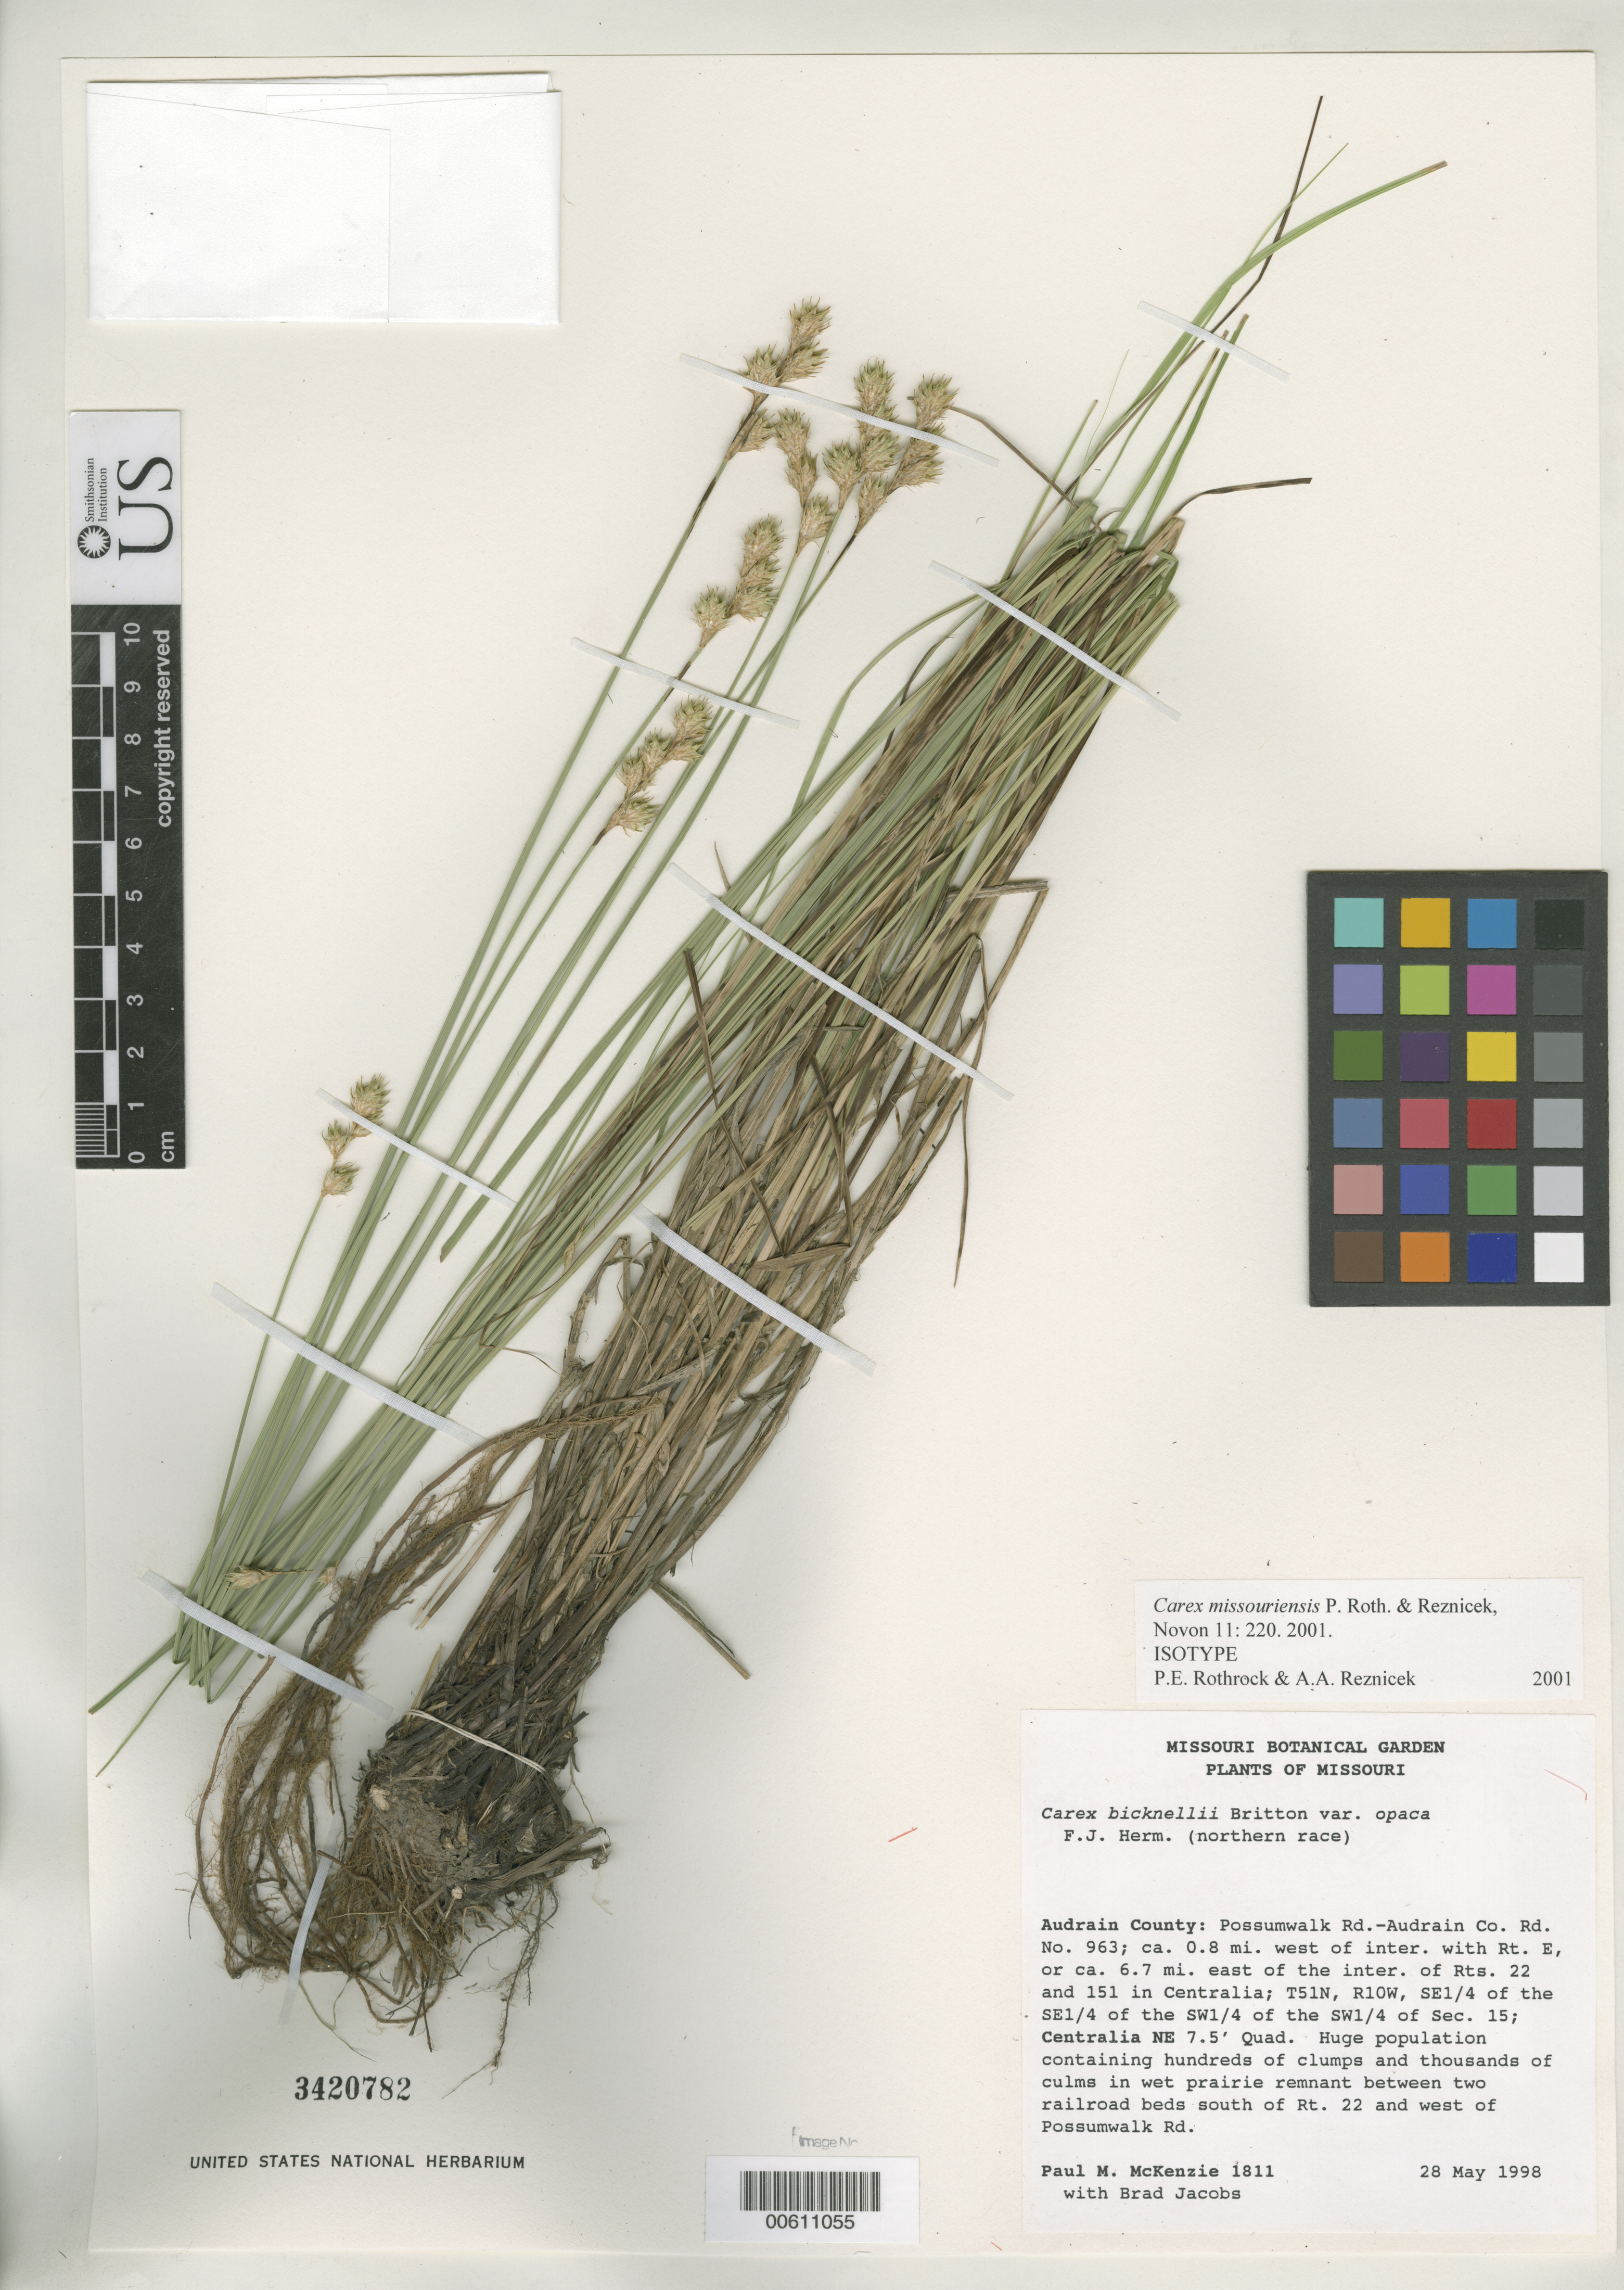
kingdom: Plantae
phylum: Tracheophyta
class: Liliopsida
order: Poales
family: Cyperaceae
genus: Carex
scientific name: Carex missouriensis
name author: P. Rothr. & Reznicek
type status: Isotype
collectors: P. McKenzie & B. Jacobs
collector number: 1811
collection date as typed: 28 May 1998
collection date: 1998-05-28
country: United States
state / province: Missouri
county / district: Audrain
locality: Possumwalk Rd. - Adrain Co. Rd. #963, Centrailia, T51N, R10W, SE1/4 of the SE1/4 of the SW1/4 of Sec. 15.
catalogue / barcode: US 3420782